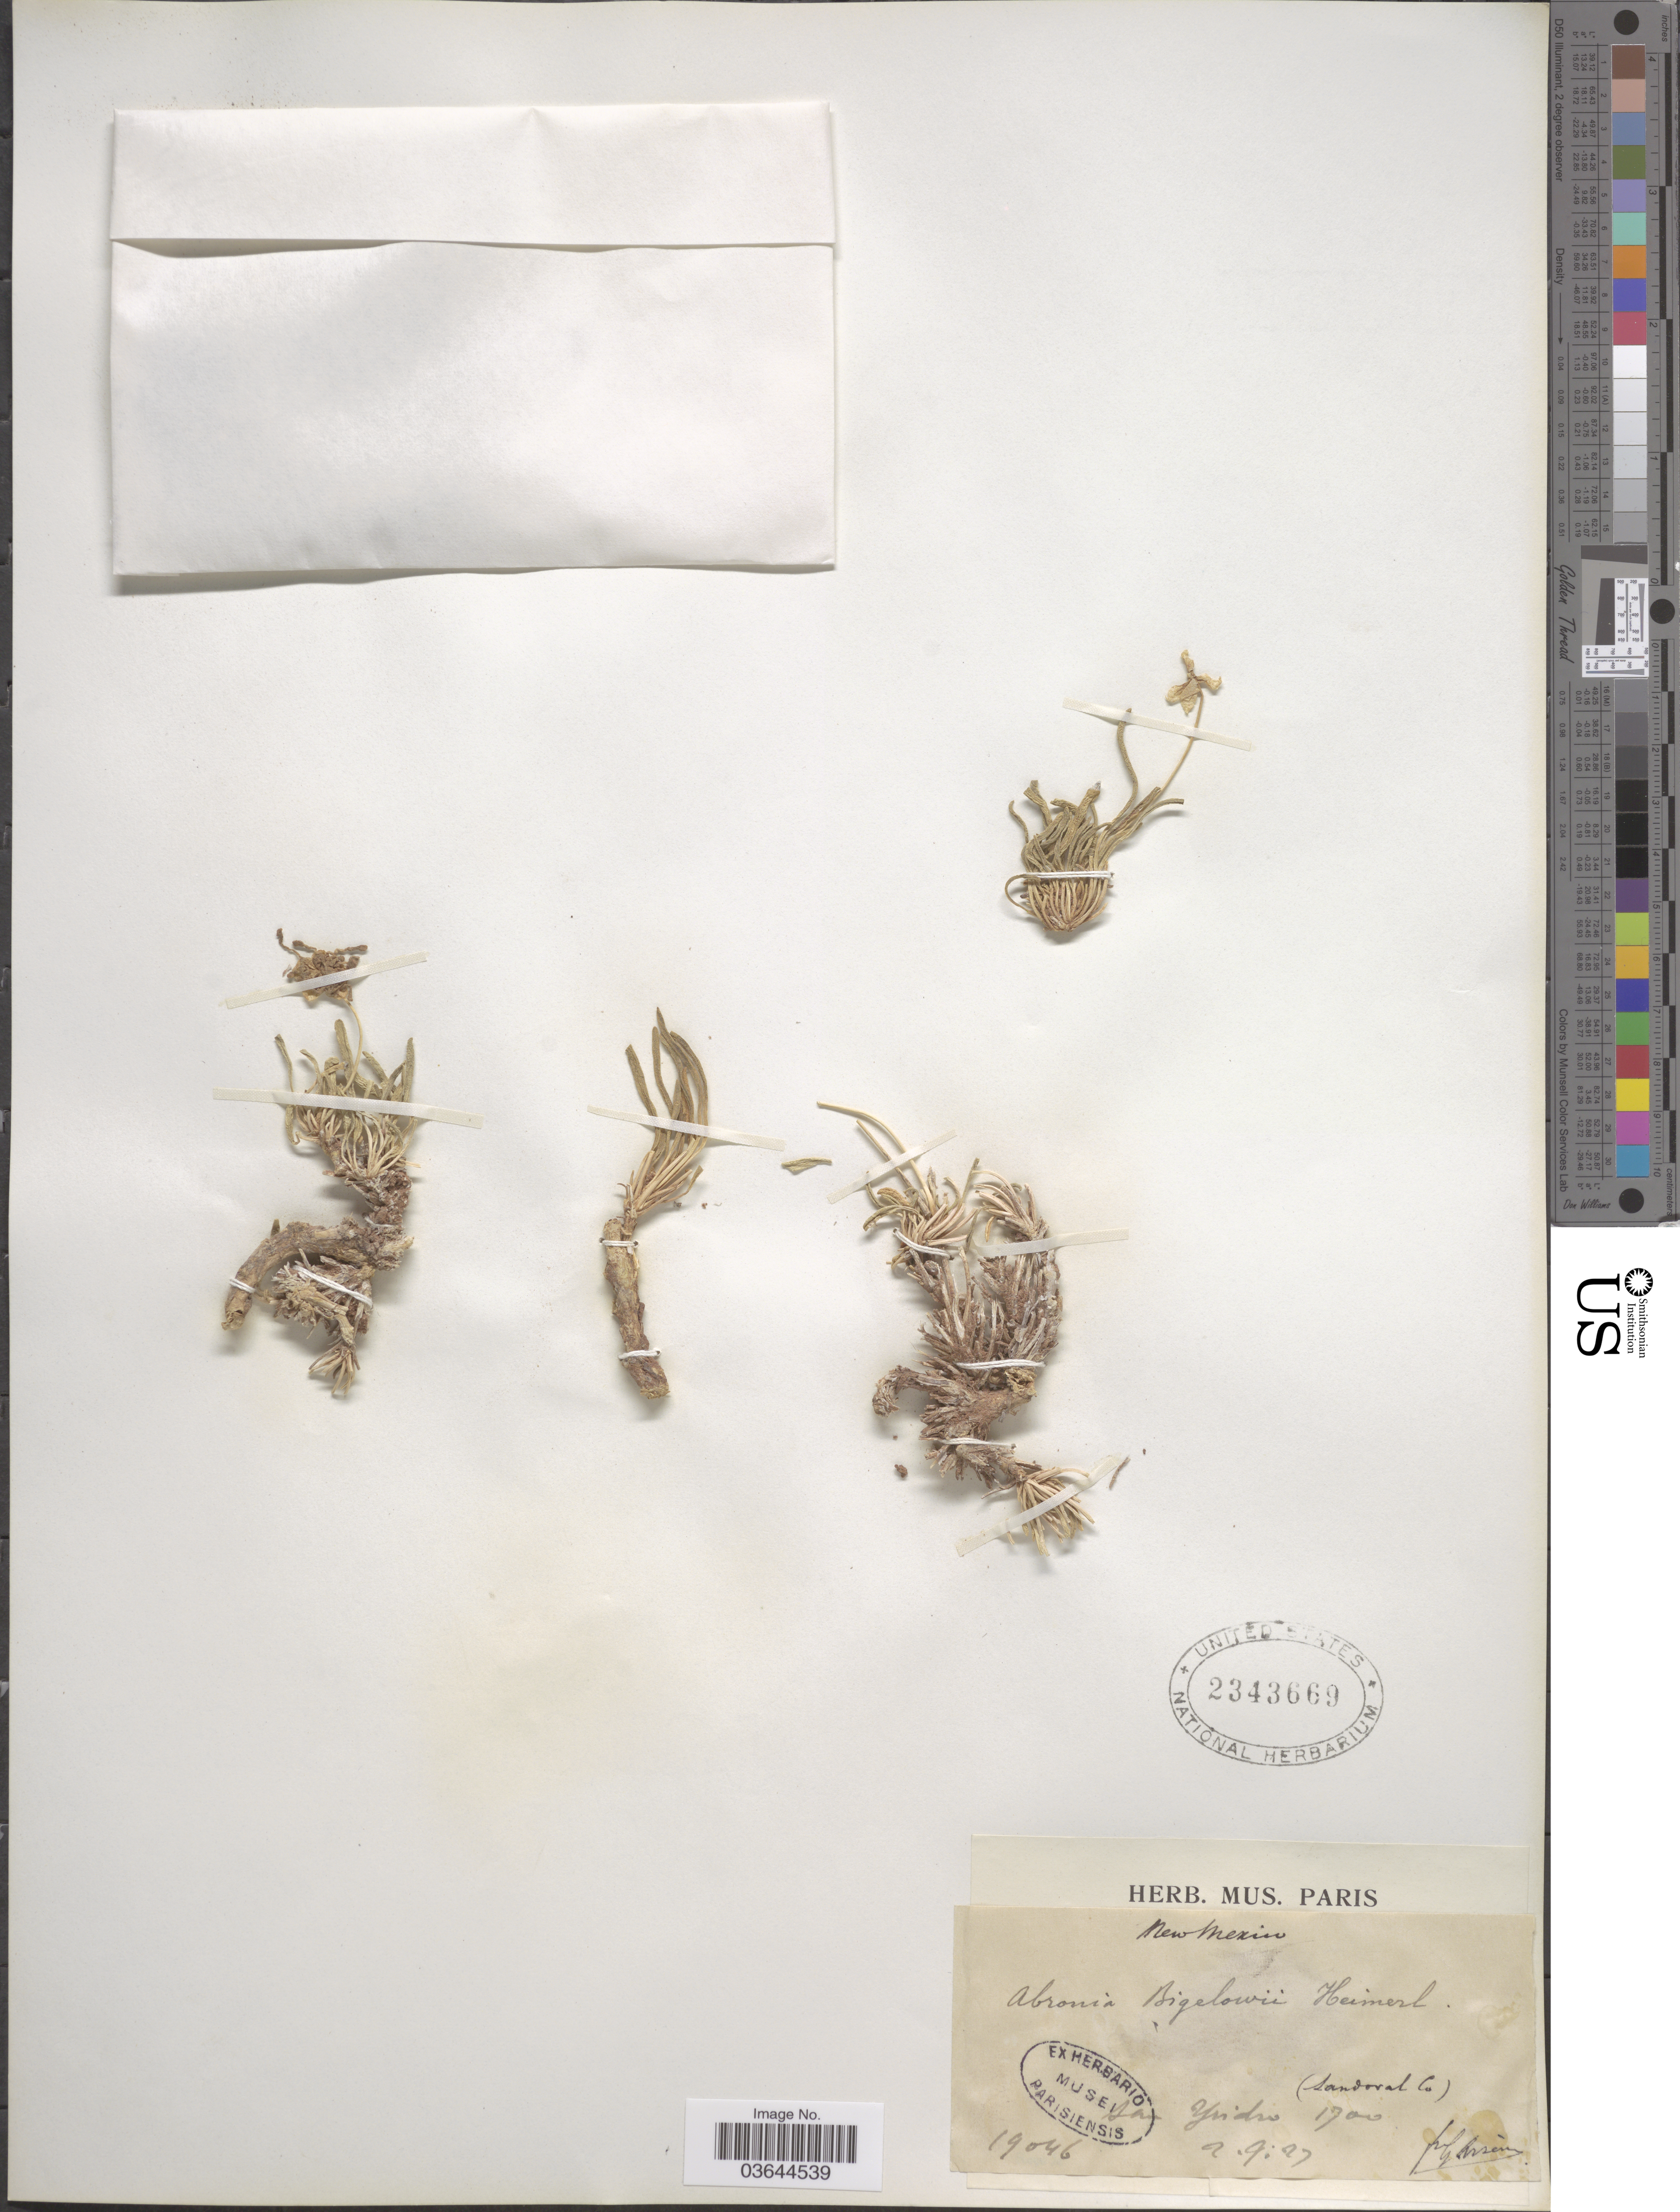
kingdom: Plantae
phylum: Tracheophyta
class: Magnoliopsida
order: Caryophyllales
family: Nyctaginaceae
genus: Abronia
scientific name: Abronia bigelovii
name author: Heimerl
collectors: Bro. G. Arsène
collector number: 19046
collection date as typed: Transcribed d/m/y: 2/9/27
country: United States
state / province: New Mexico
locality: (Sandoval Co.), San Ysidro.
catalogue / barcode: US 2343669